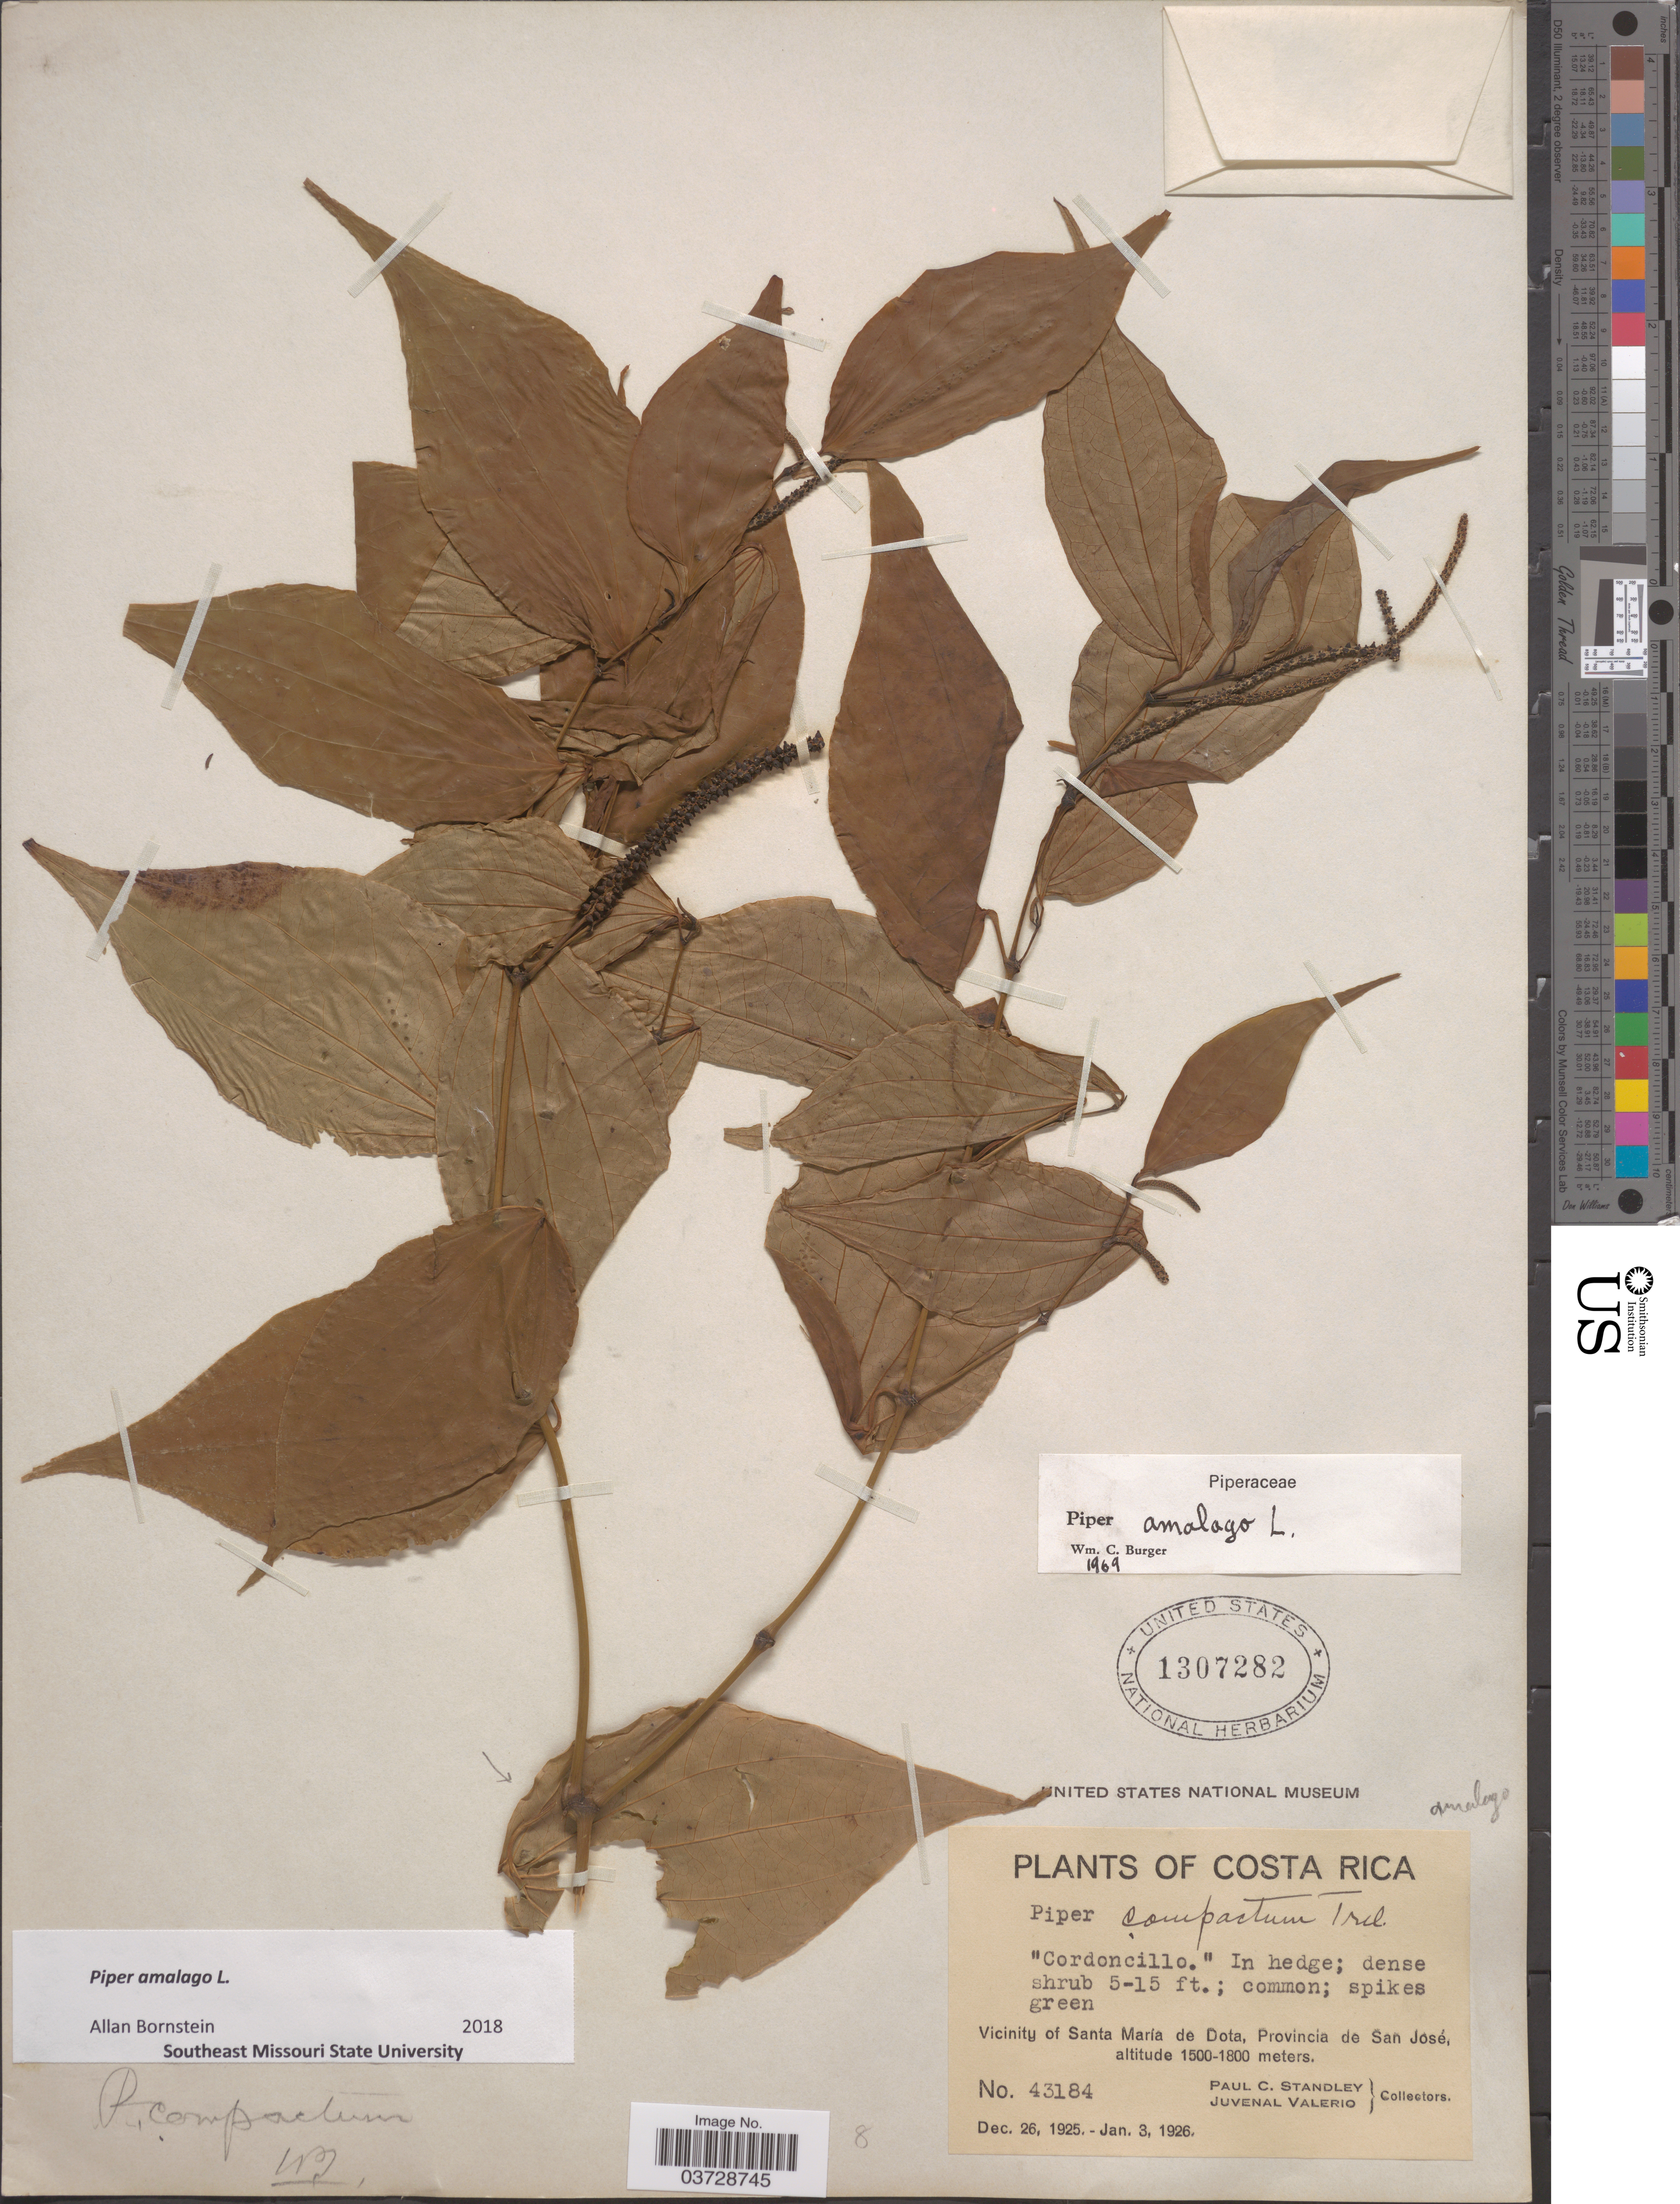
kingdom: Plantae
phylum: Tracheophyta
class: Magnoliopsida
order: Piperales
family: Piperaceae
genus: Piper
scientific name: Piper amalago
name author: L.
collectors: P. C. Standley & J. Valerio R.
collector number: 43184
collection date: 1925-12-26/1926-01-03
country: Costa Rica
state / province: San José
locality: Vicinity of Santa María de Dota.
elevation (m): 1500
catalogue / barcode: US 1307282